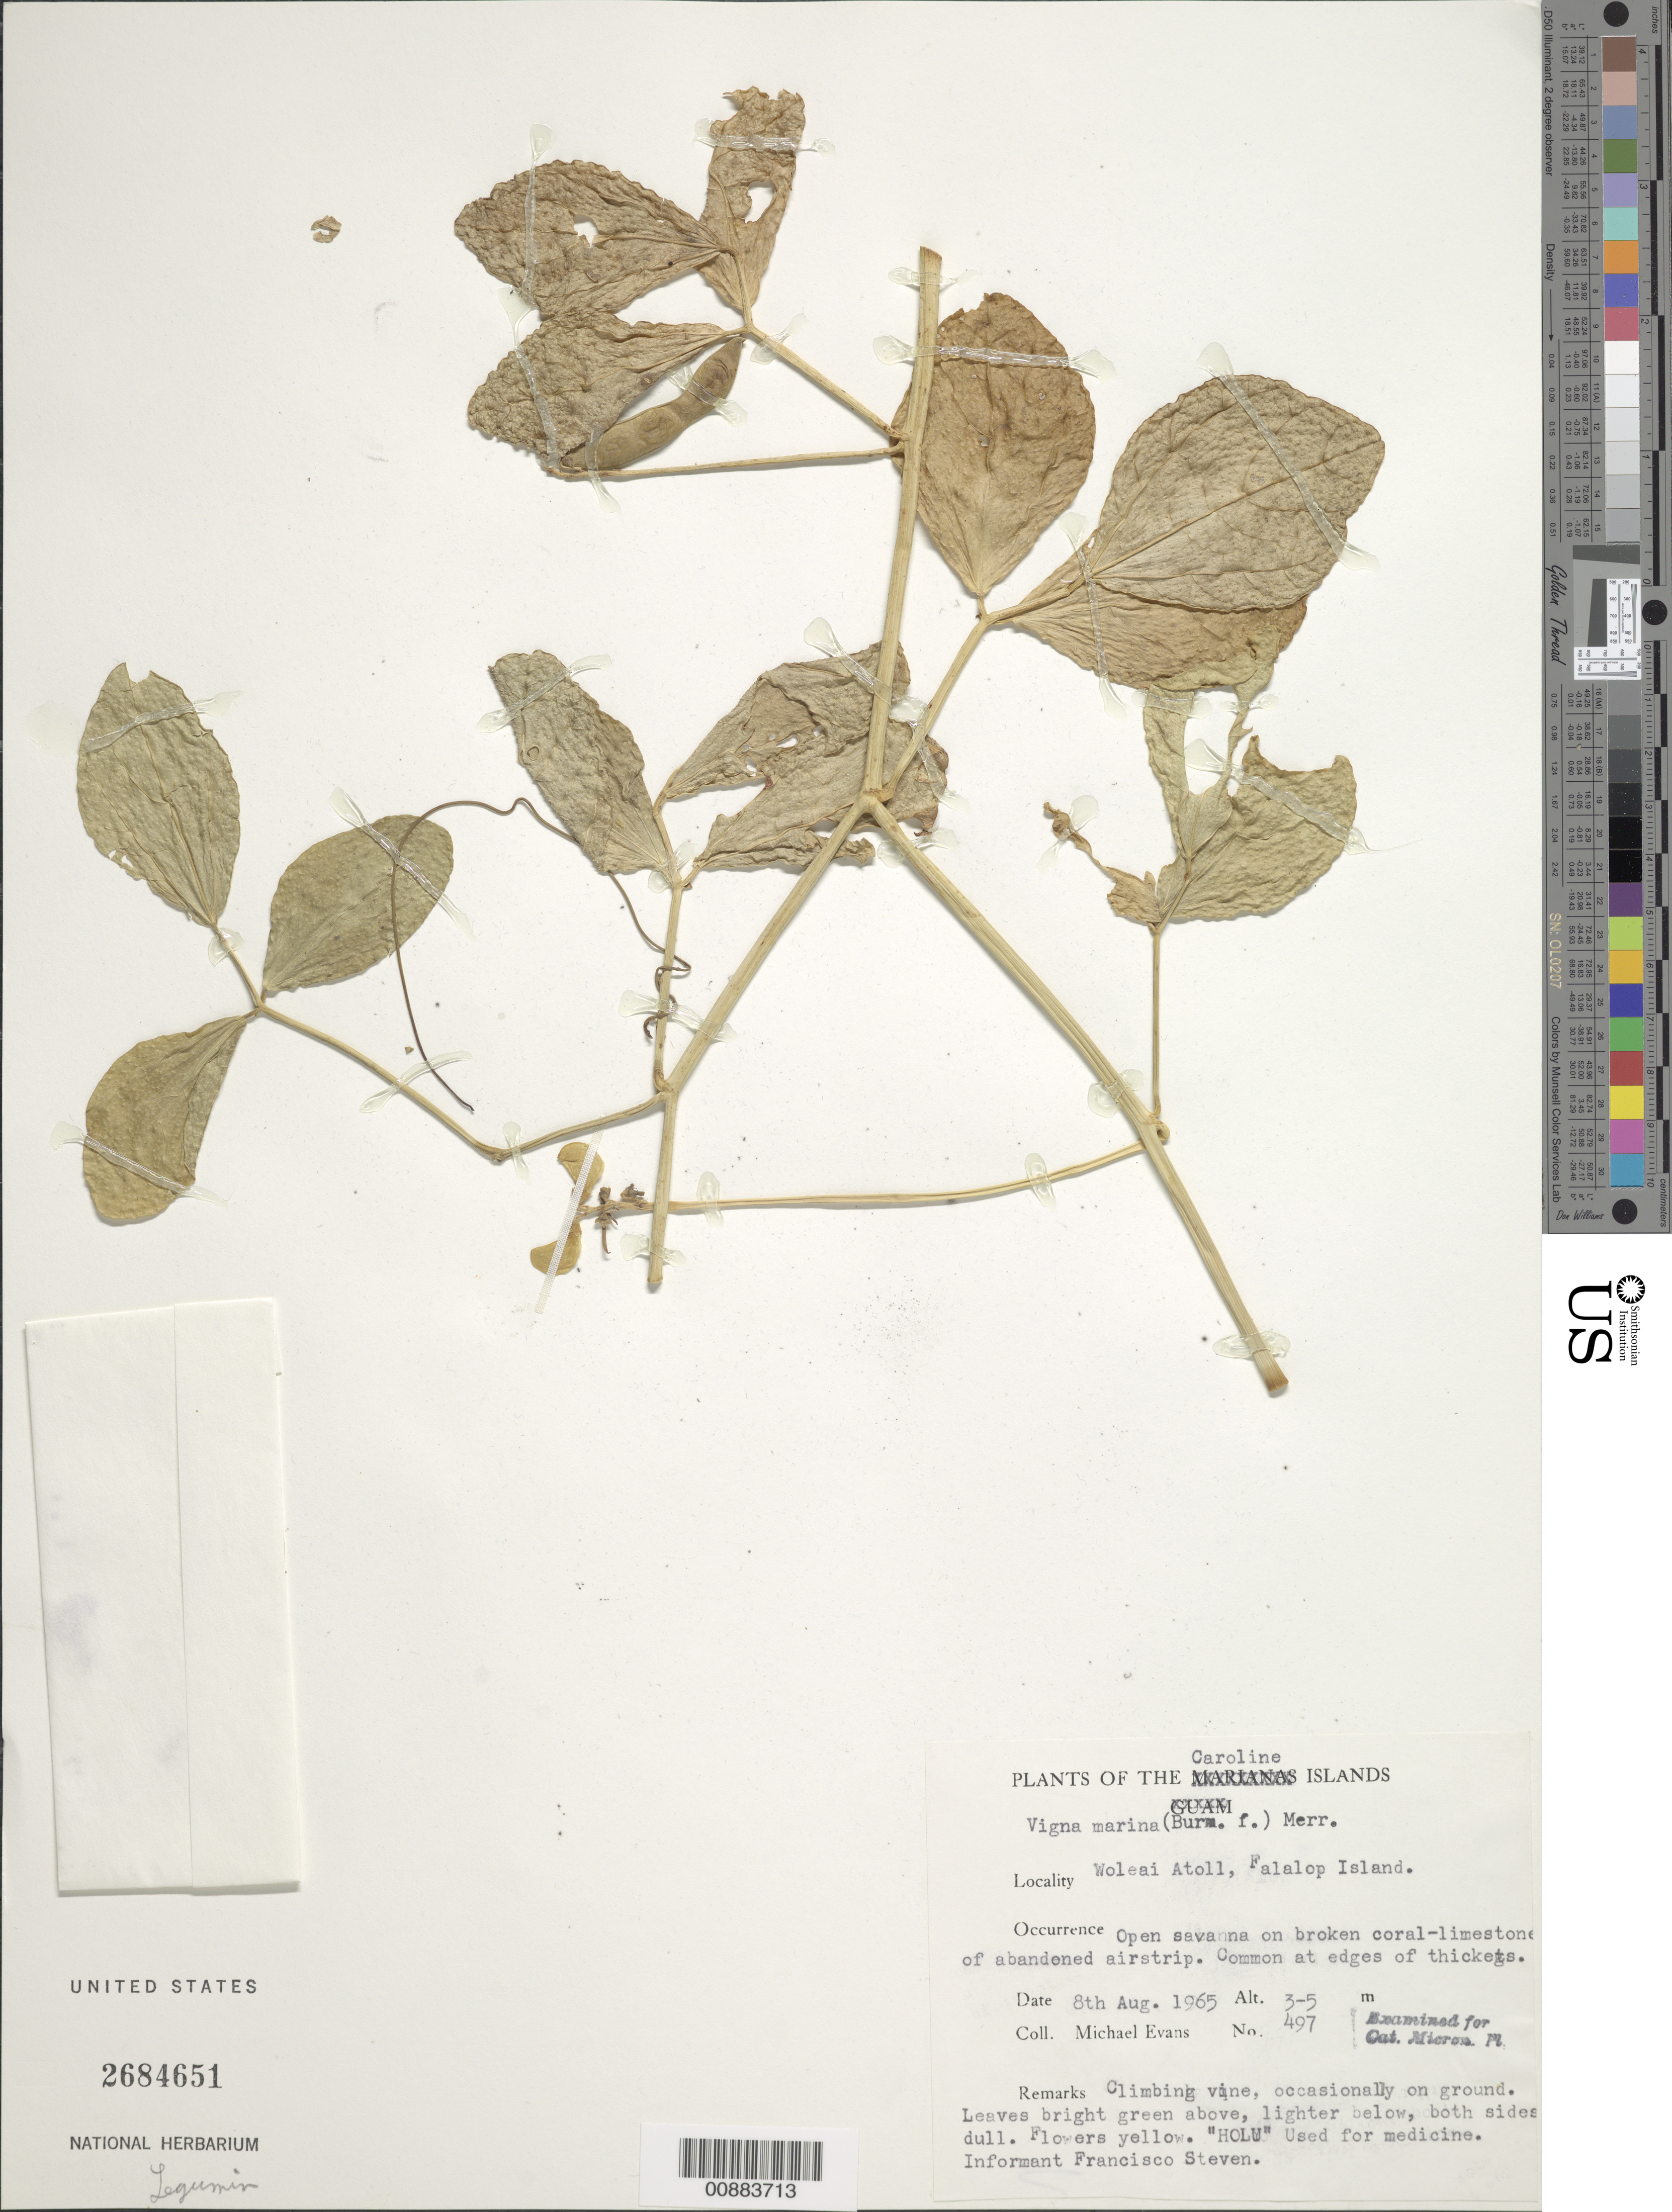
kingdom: Plantae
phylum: Tracheophyta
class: Magnoliopsida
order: Fabales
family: Fabaceae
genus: Vigna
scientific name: Vigna marina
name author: (Burm.) Merr.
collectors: M. Evans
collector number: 497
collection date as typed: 08 Aug 1965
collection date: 1965-08-08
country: Micronesia, Federated States of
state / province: Yap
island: Woleai Atoll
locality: Falalop Islet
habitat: Open savanna on broken coral-limestone of abandoned airstrip. Common at edges of thickets.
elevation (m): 3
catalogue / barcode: US 2684651